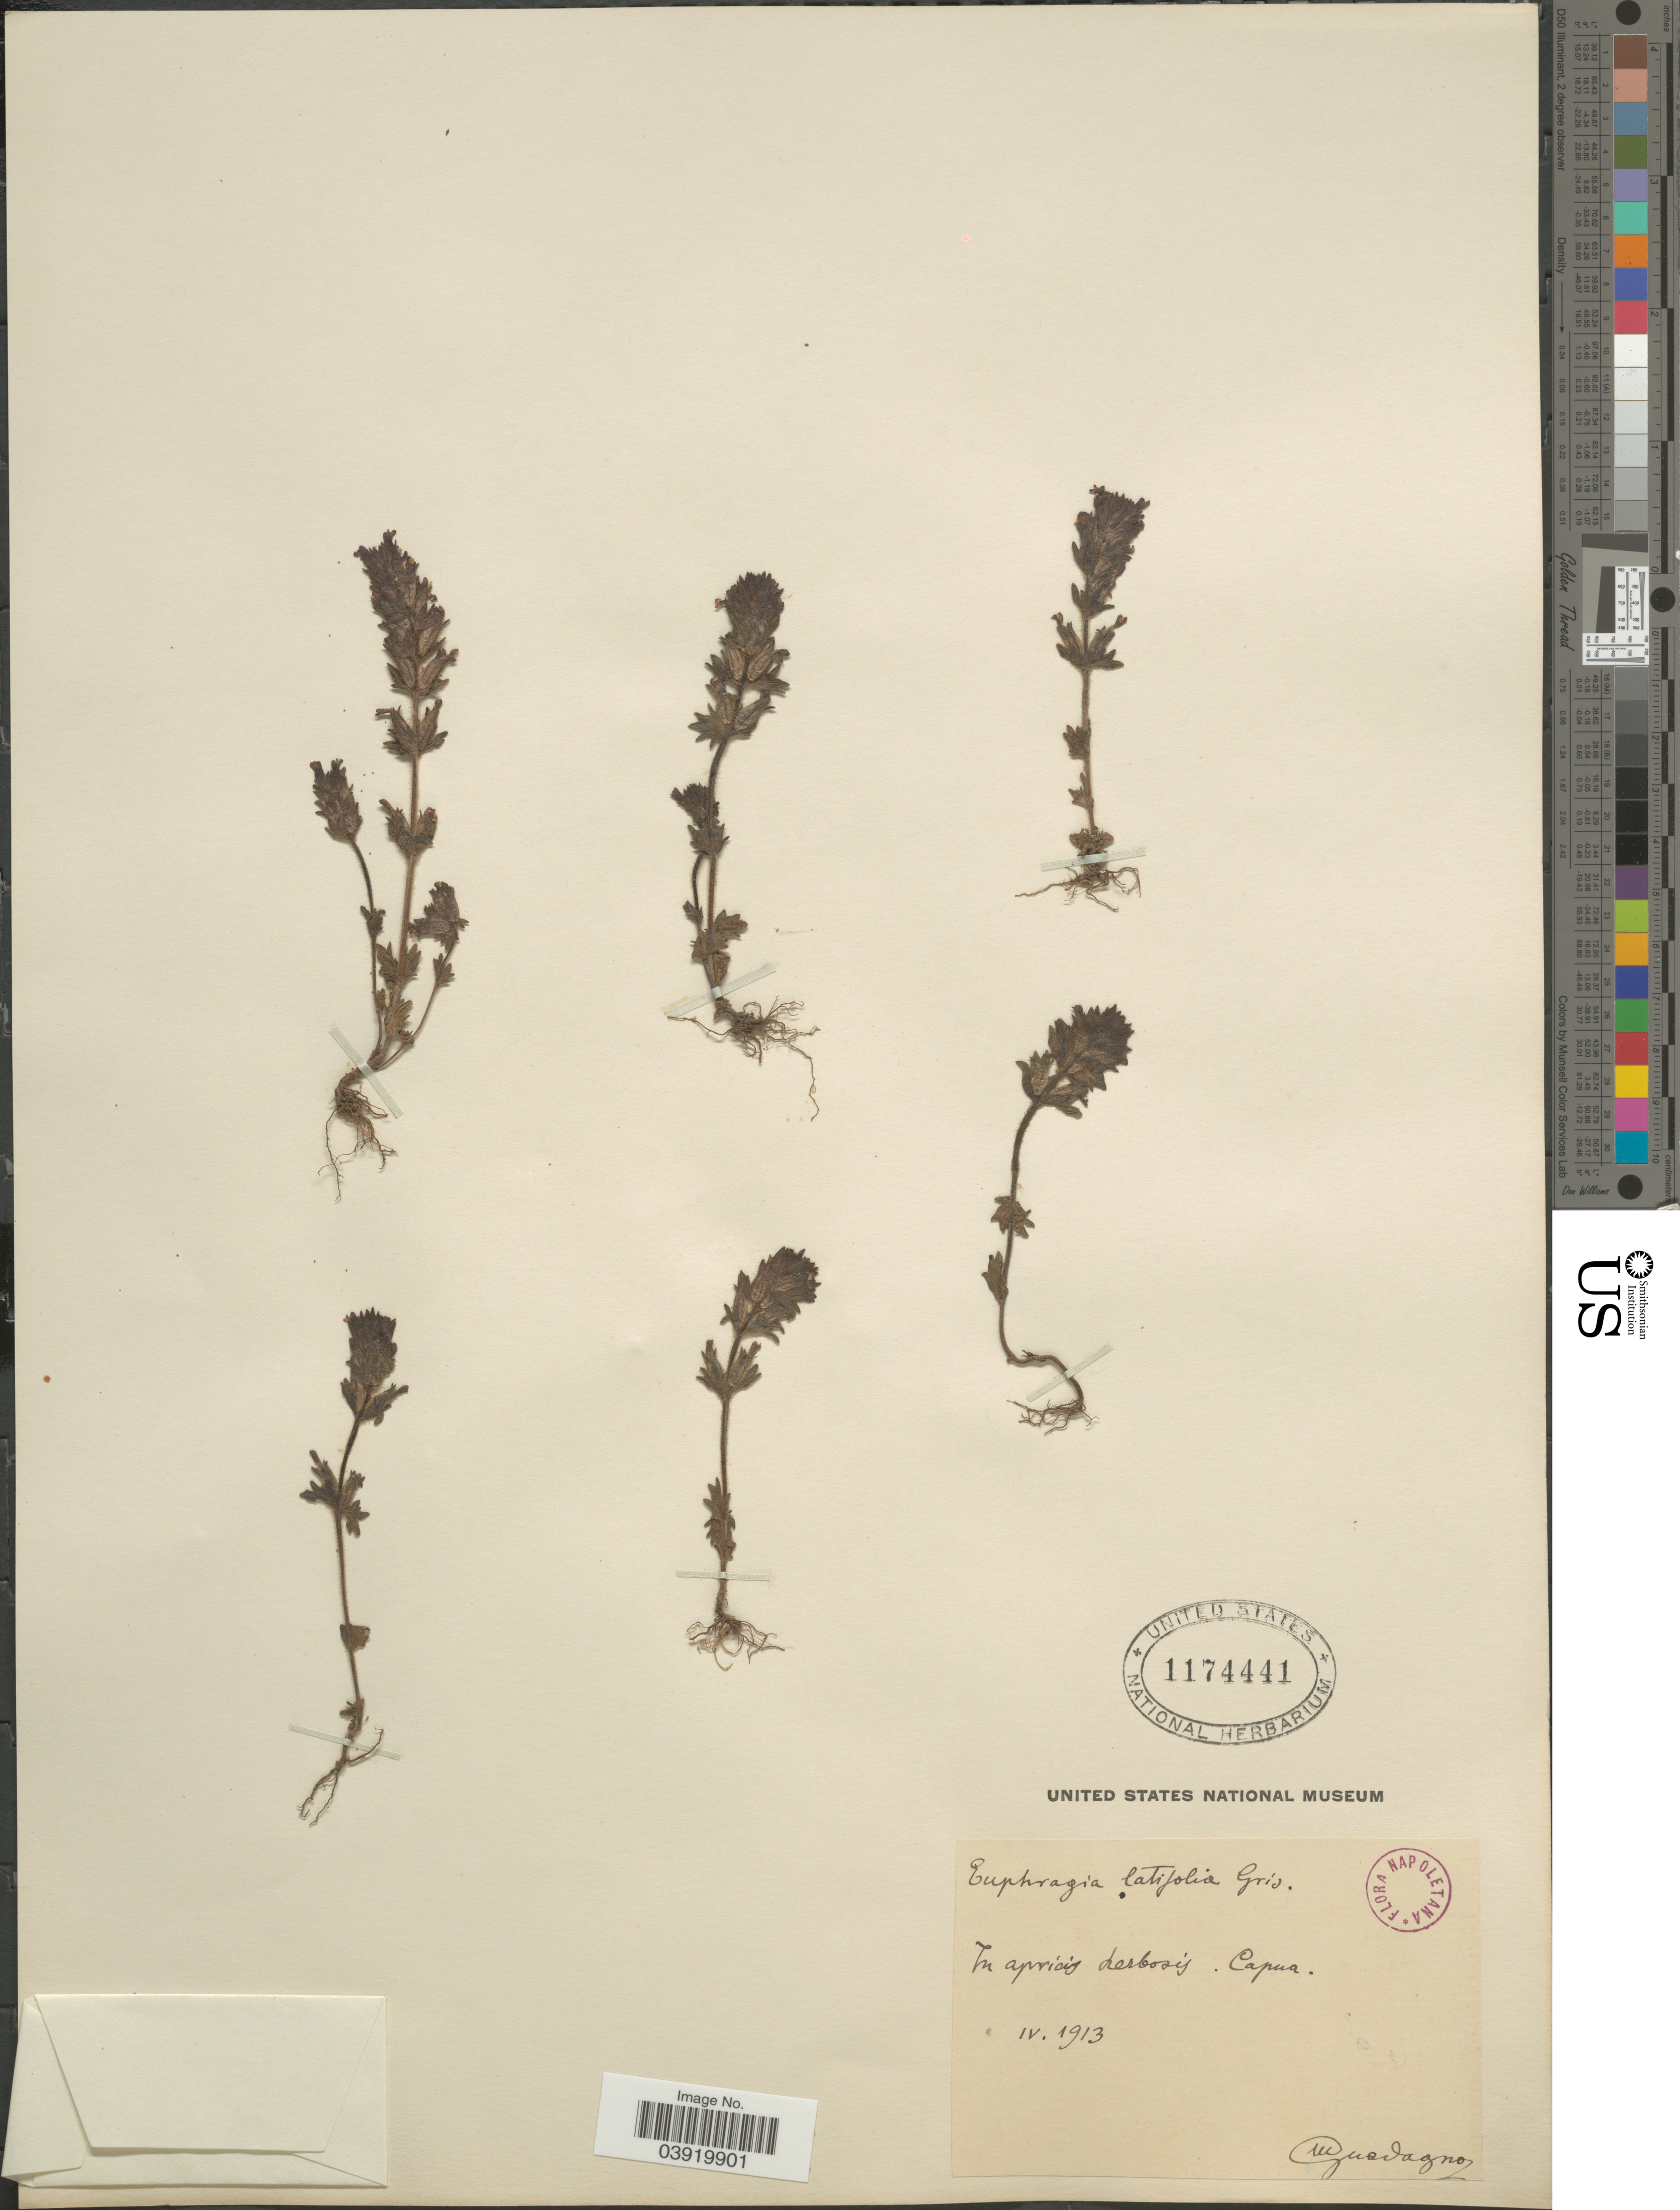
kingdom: Plantae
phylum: Tracheophyta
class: Magnoliopsida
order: Lamiales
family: Orobanchaceae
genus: Parentucellia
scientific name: Parentucellia latifolia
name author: (L.) Caruel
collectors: M. Guadagno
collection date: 1913-04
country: Italy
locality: Napoletana. Capua.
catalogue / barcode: US 1174441